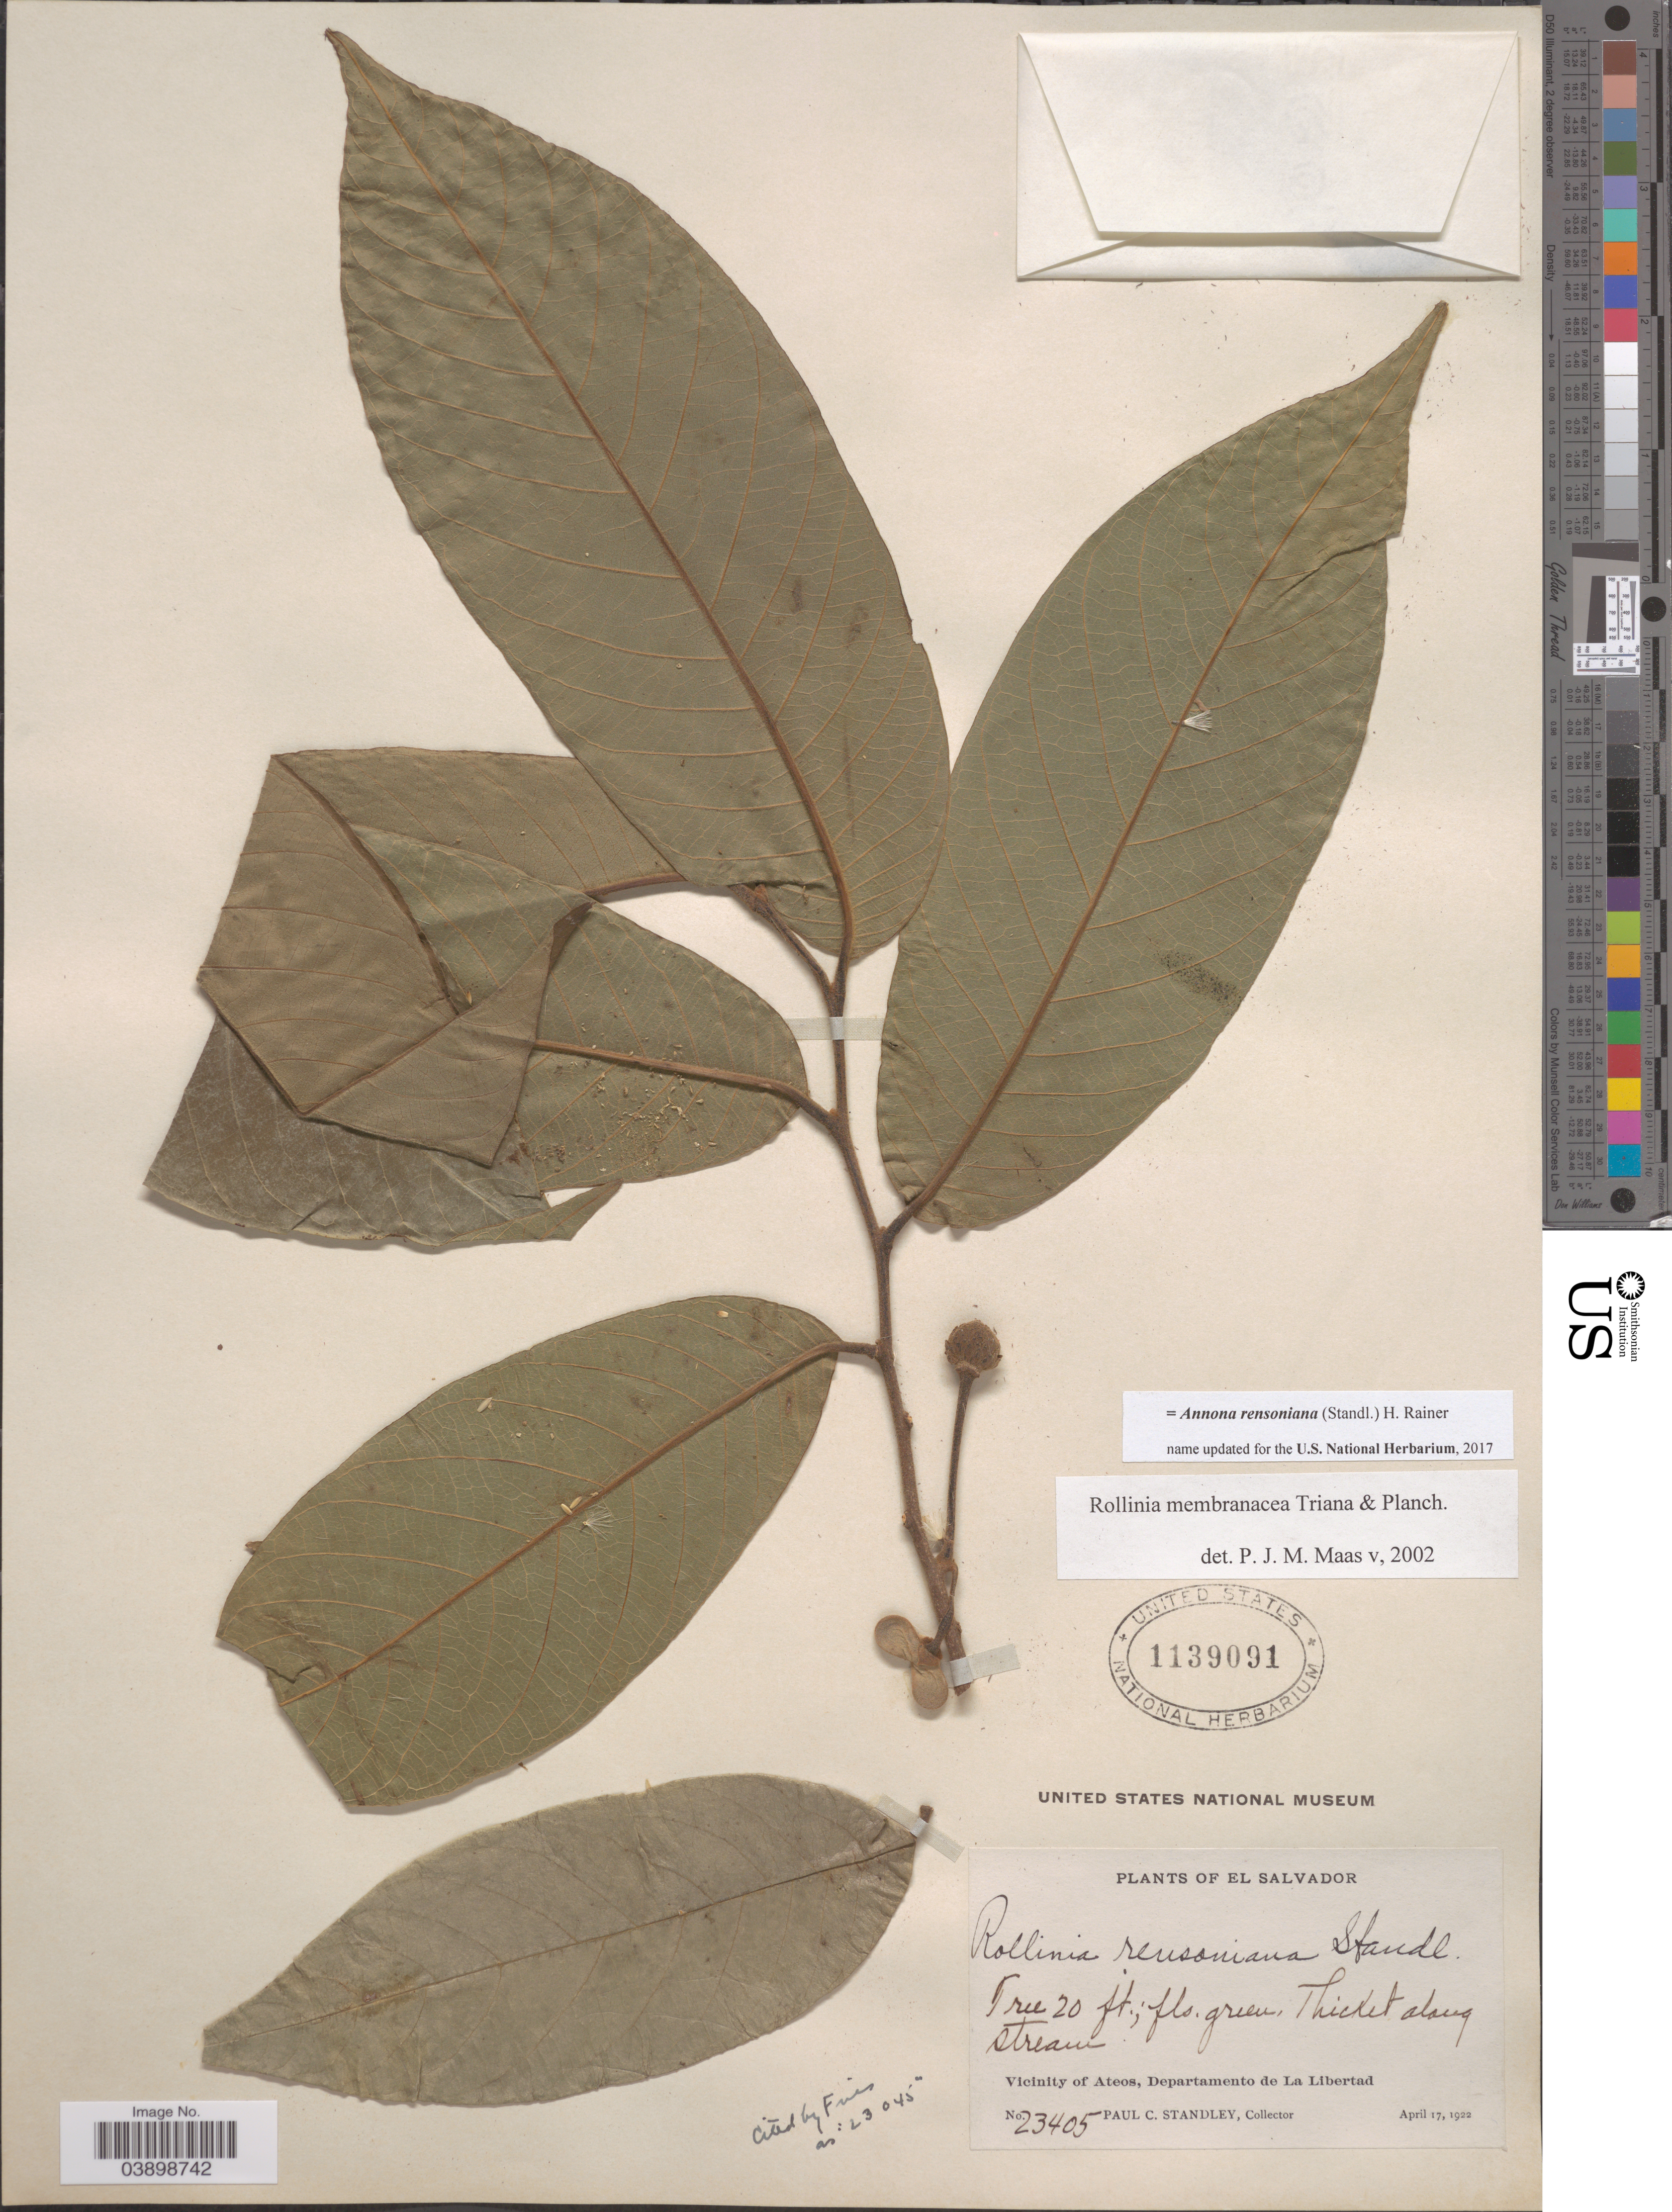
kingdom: Plantae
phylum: Tracheophyta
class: Magnoliopsida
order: Magnoliales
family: Annonaceae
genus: Annona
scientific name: Annona rensoniana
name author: (Standl.) H. Rainer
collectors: P. C. Standley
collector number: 23405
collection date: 1922-04-17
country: El Salvador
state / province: La Libertad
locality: Thicket along stream. Vicinity of Ateos, Departamento de La Libertad.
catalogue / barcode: US 1139091